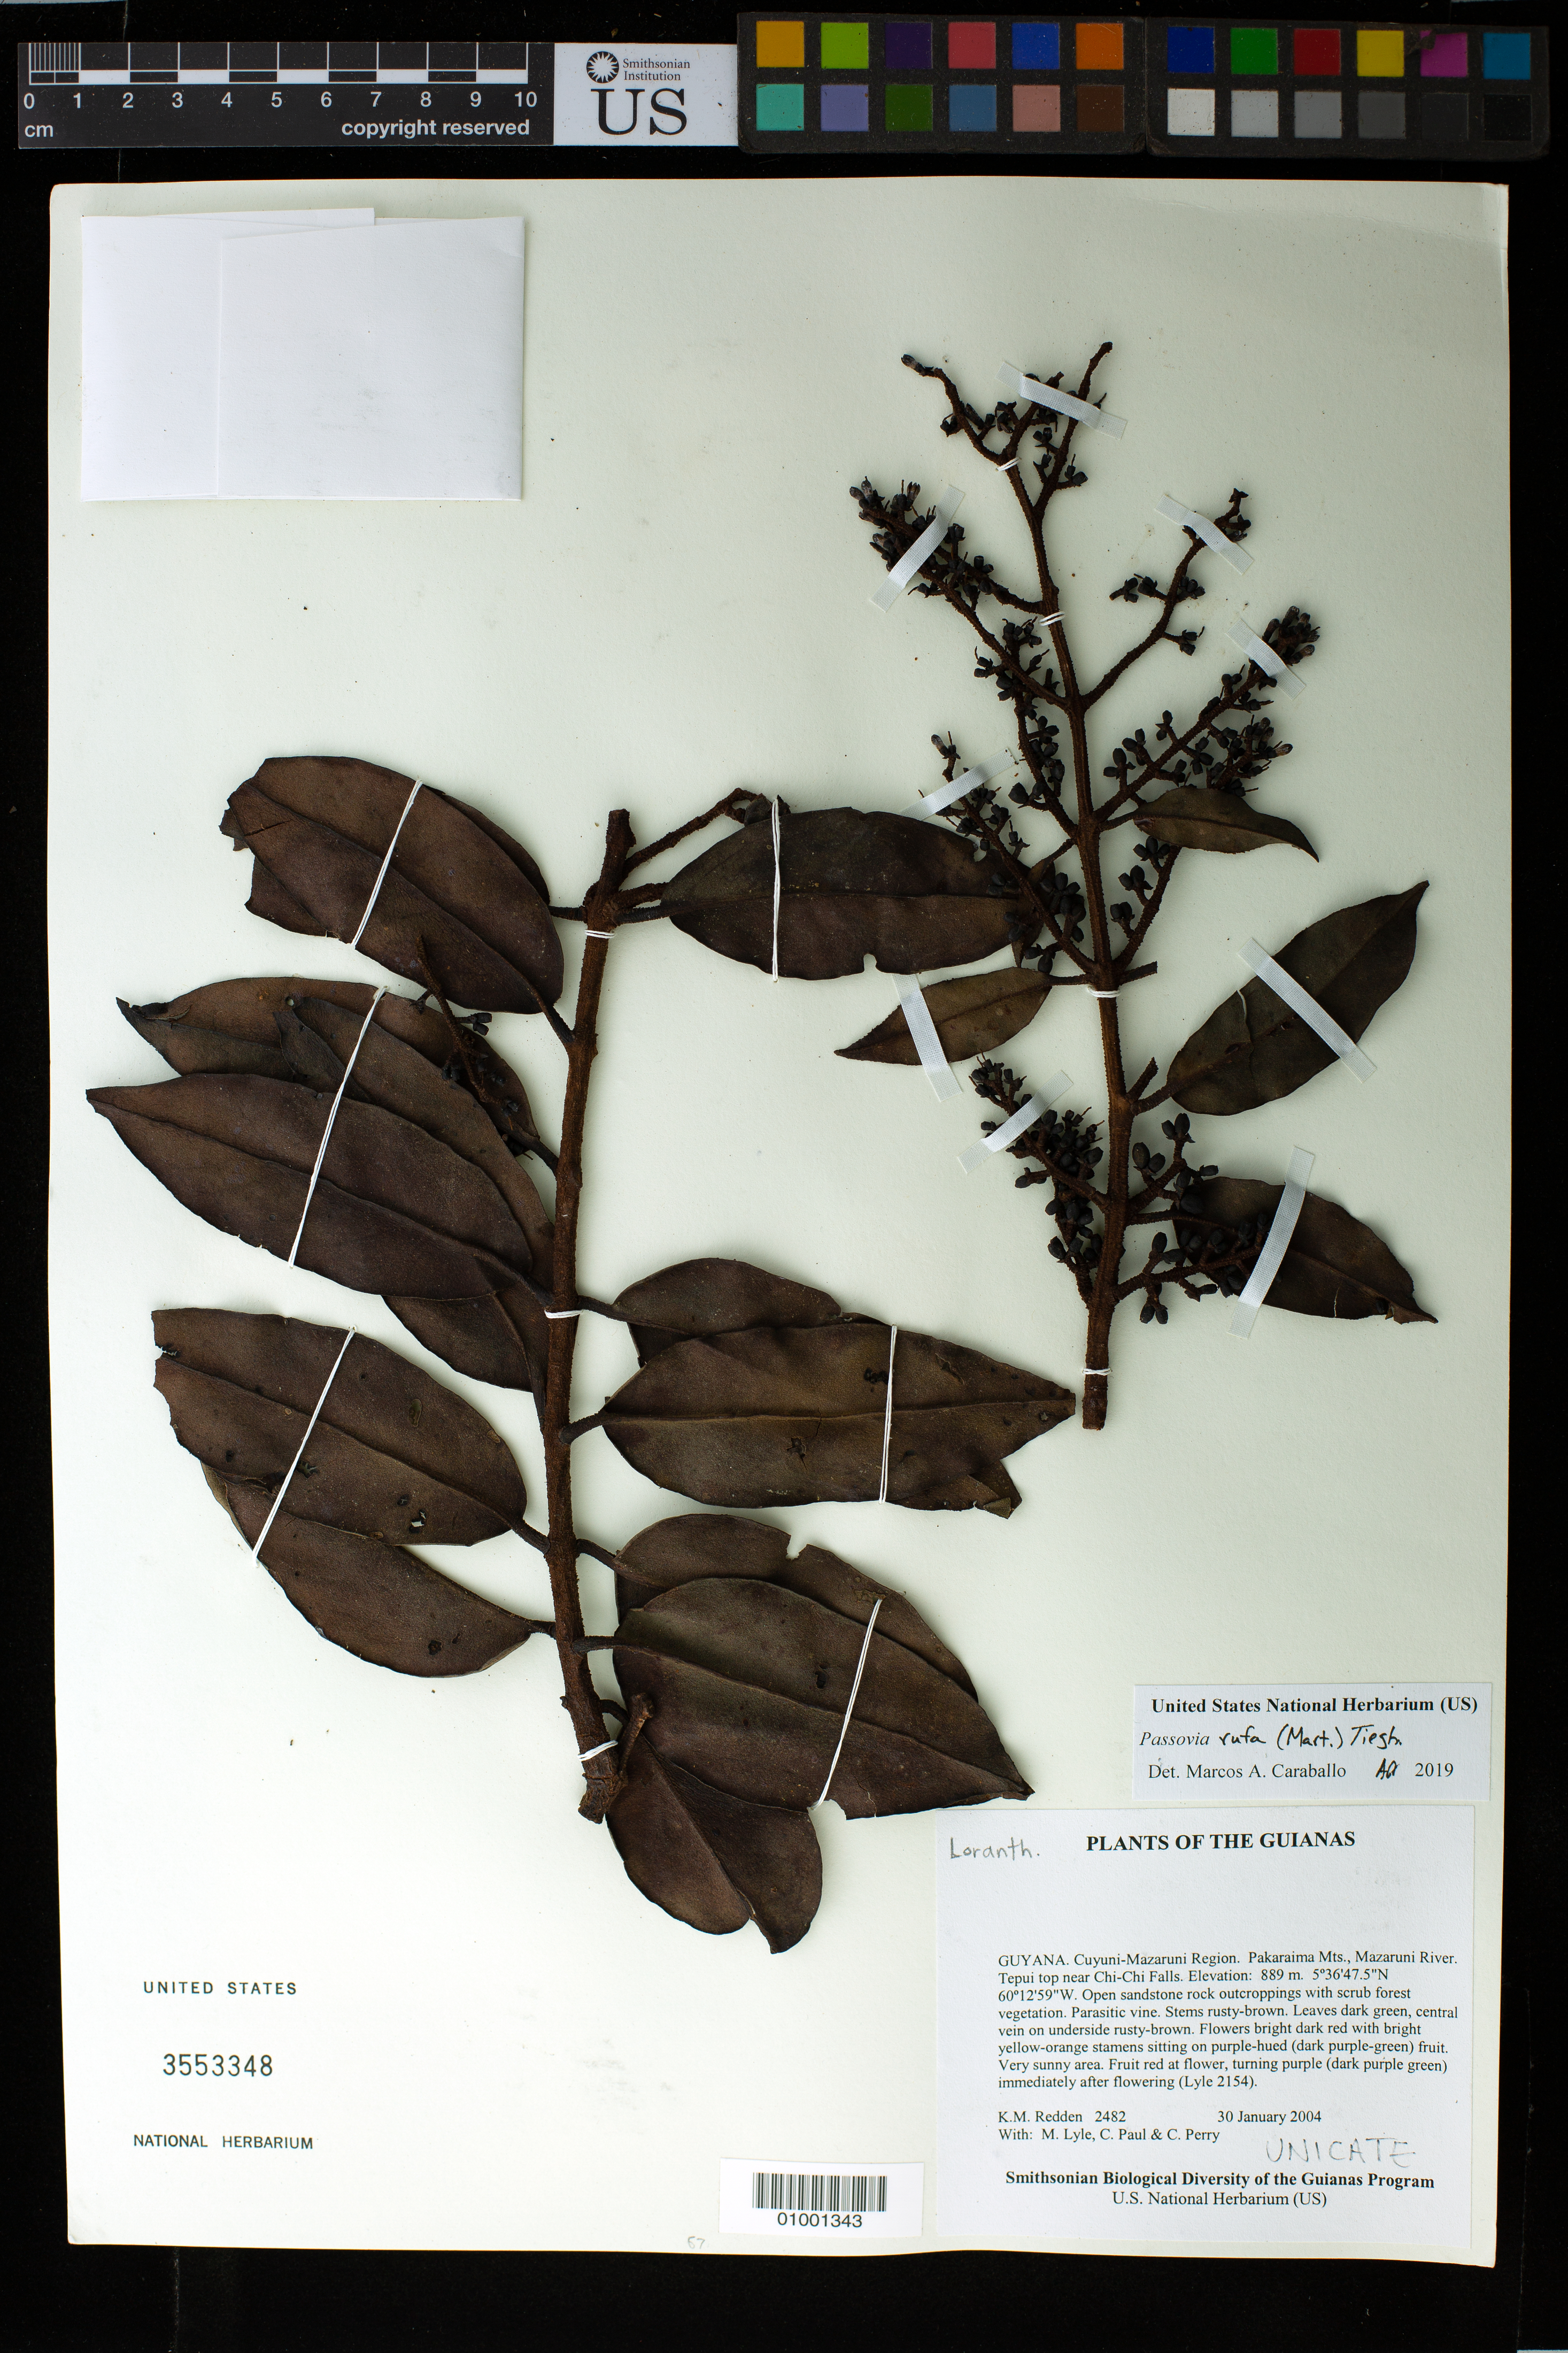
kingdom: Plantae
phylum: Tracheophyta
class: Magnoliopsida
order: Santalales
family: Loranthaceae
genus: Passovia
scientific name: Passovia rufa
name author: (Mart.) Kuijt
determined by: Caraballo-Ortiz, Marcos A., (MISS), University of Mississippi (UNITED STATES)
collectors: K. M. Redden, M. Lyle, C. Paul & C. Perry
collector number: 2482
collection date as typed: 30 January 2004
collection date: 2004-01-30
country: Guyana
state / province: Cuyuni-Mazaruni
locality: Pakaraima Mts., Mazaruni River. Tepui top near Chi-Chi Falls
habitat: Open sandstone rock outcroppings with scrub forest vegetation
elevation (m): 889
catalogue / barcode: US 3553348